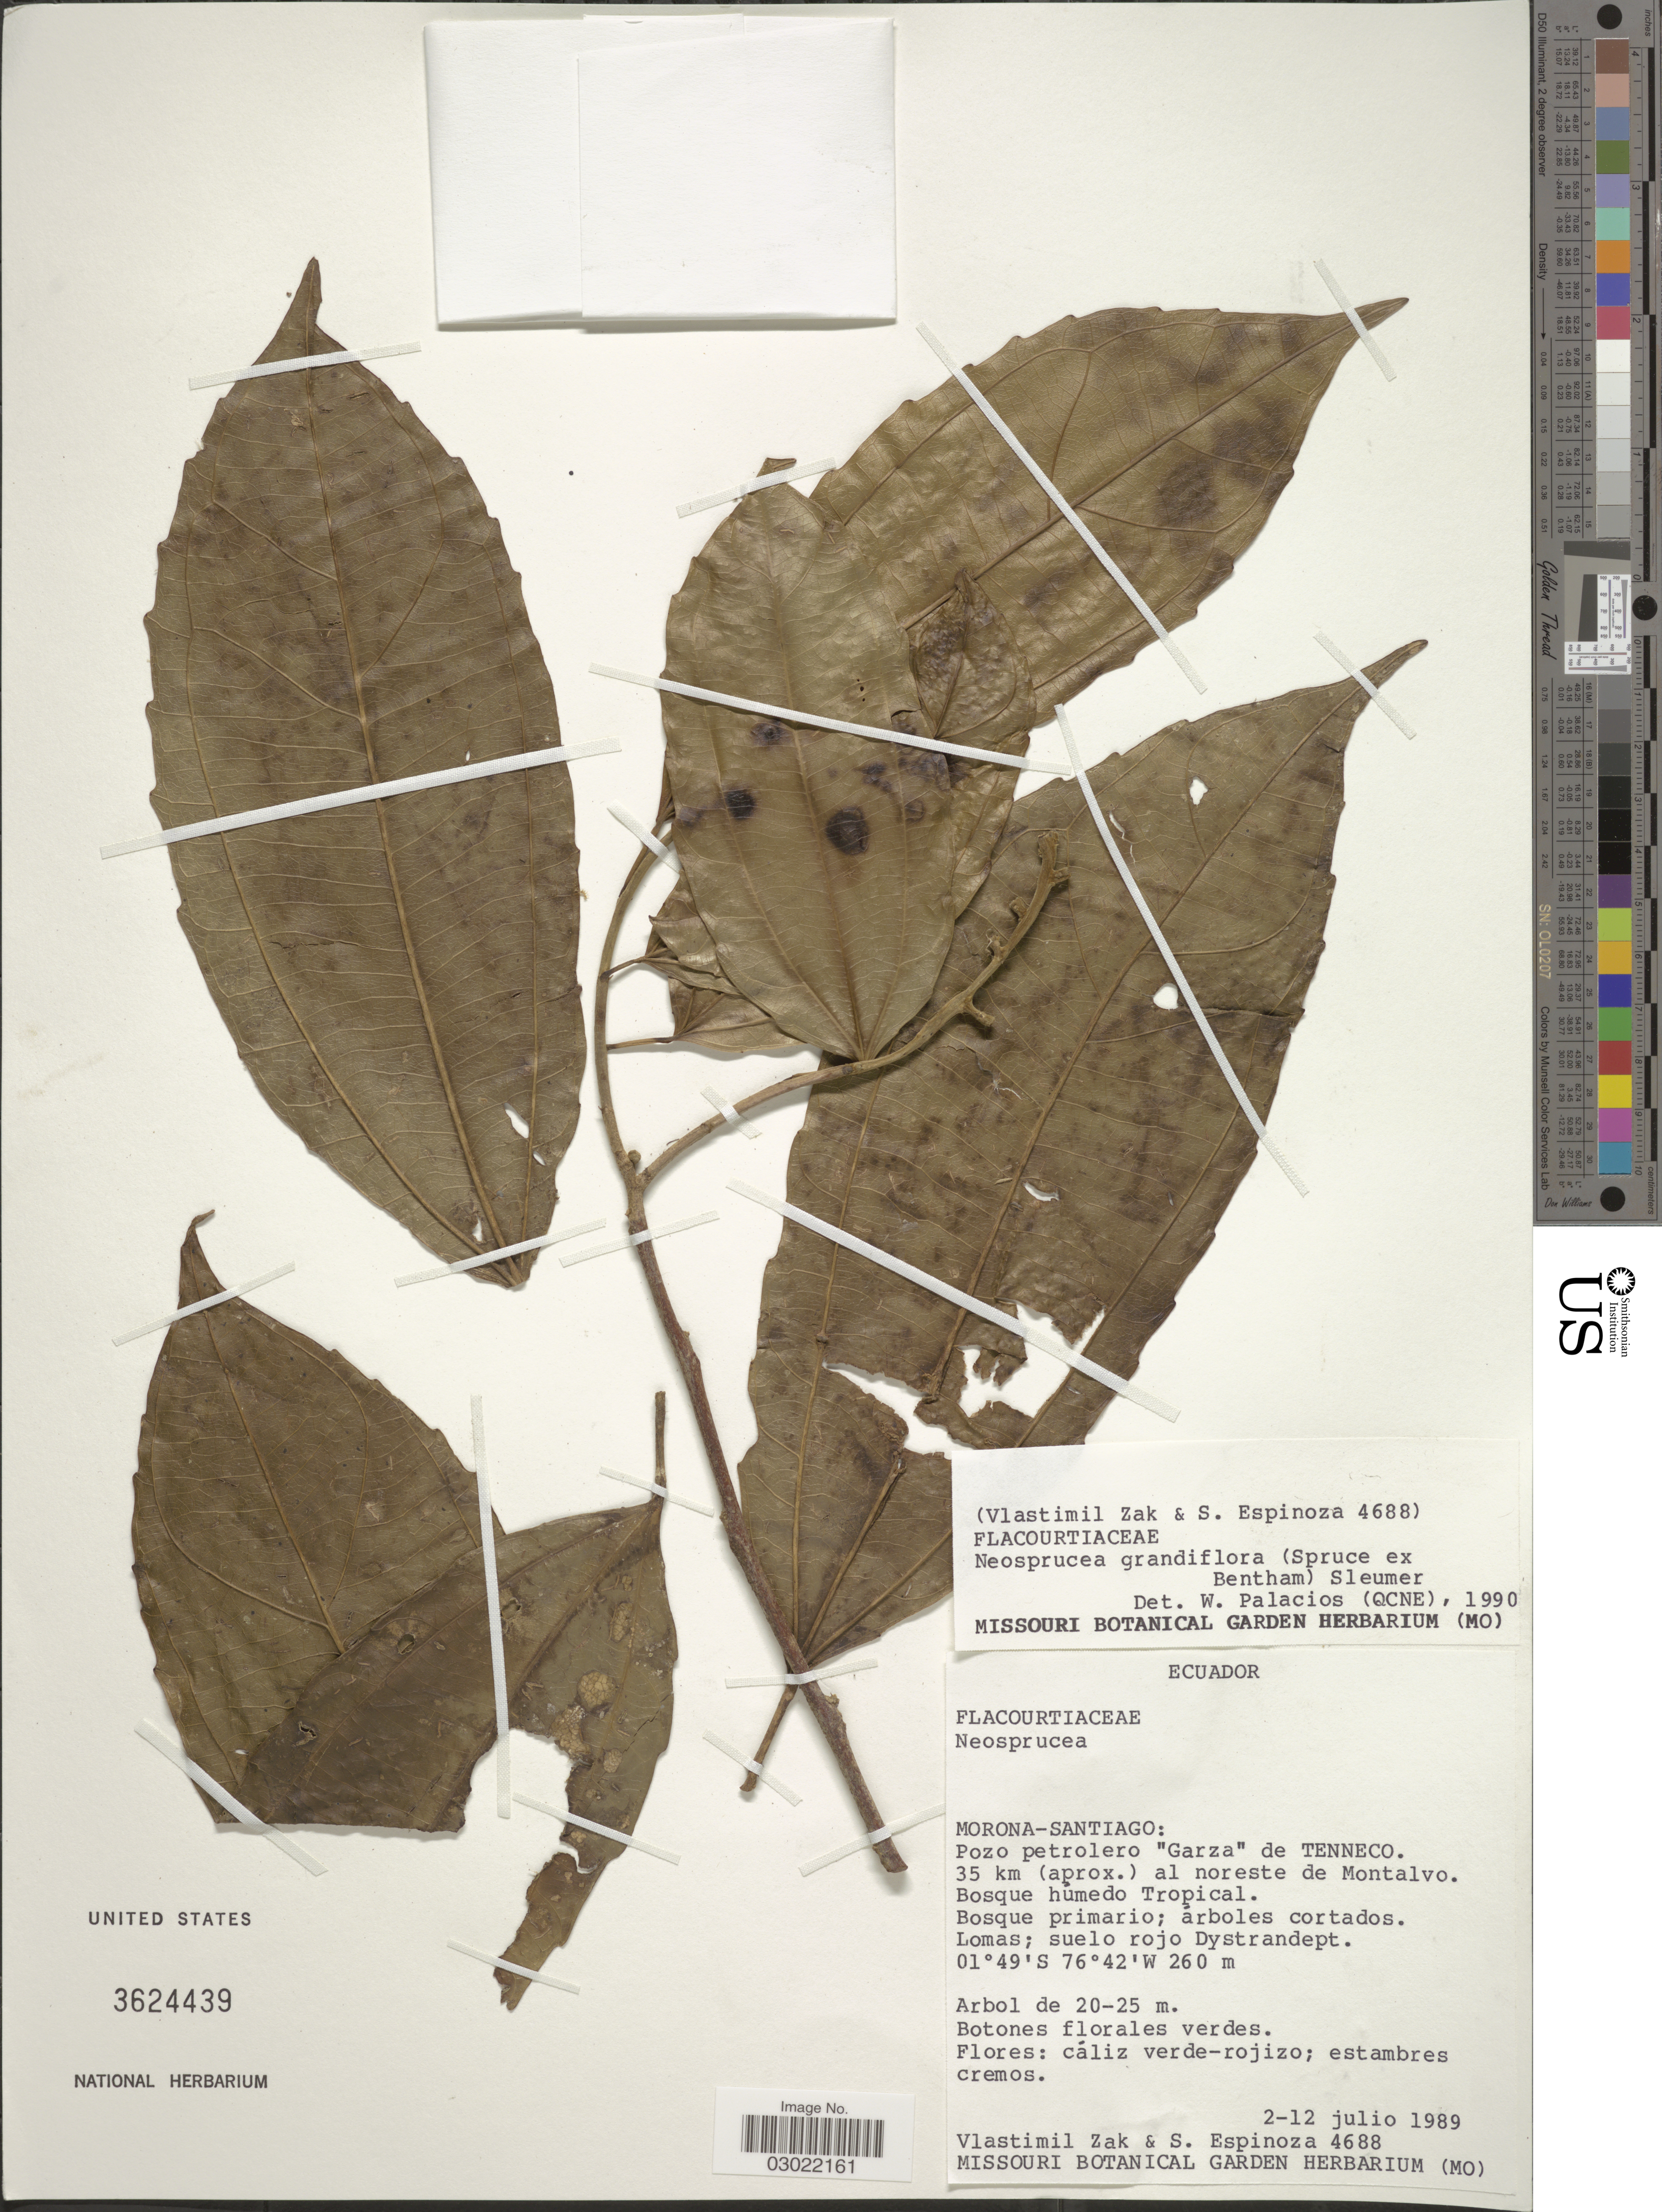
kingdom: Plantae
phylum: Tracheophyta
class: Magnoliopsida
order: Malpighiales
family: Salicaceae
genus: Neosprucea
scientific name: Neosprucea grandiflora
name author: (Spruce ex Benth.) Sleumer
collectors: V. Zak & S. Espinoza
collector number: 4688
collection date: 1989-07-02/1989-07-12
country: Ecuador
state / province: Morona-Santiago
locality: Pozo petrolero "Garza" de TENNECO. 35 km (aprox.) al noreste de Montalvo.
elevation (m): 260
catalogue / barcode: US 3624439